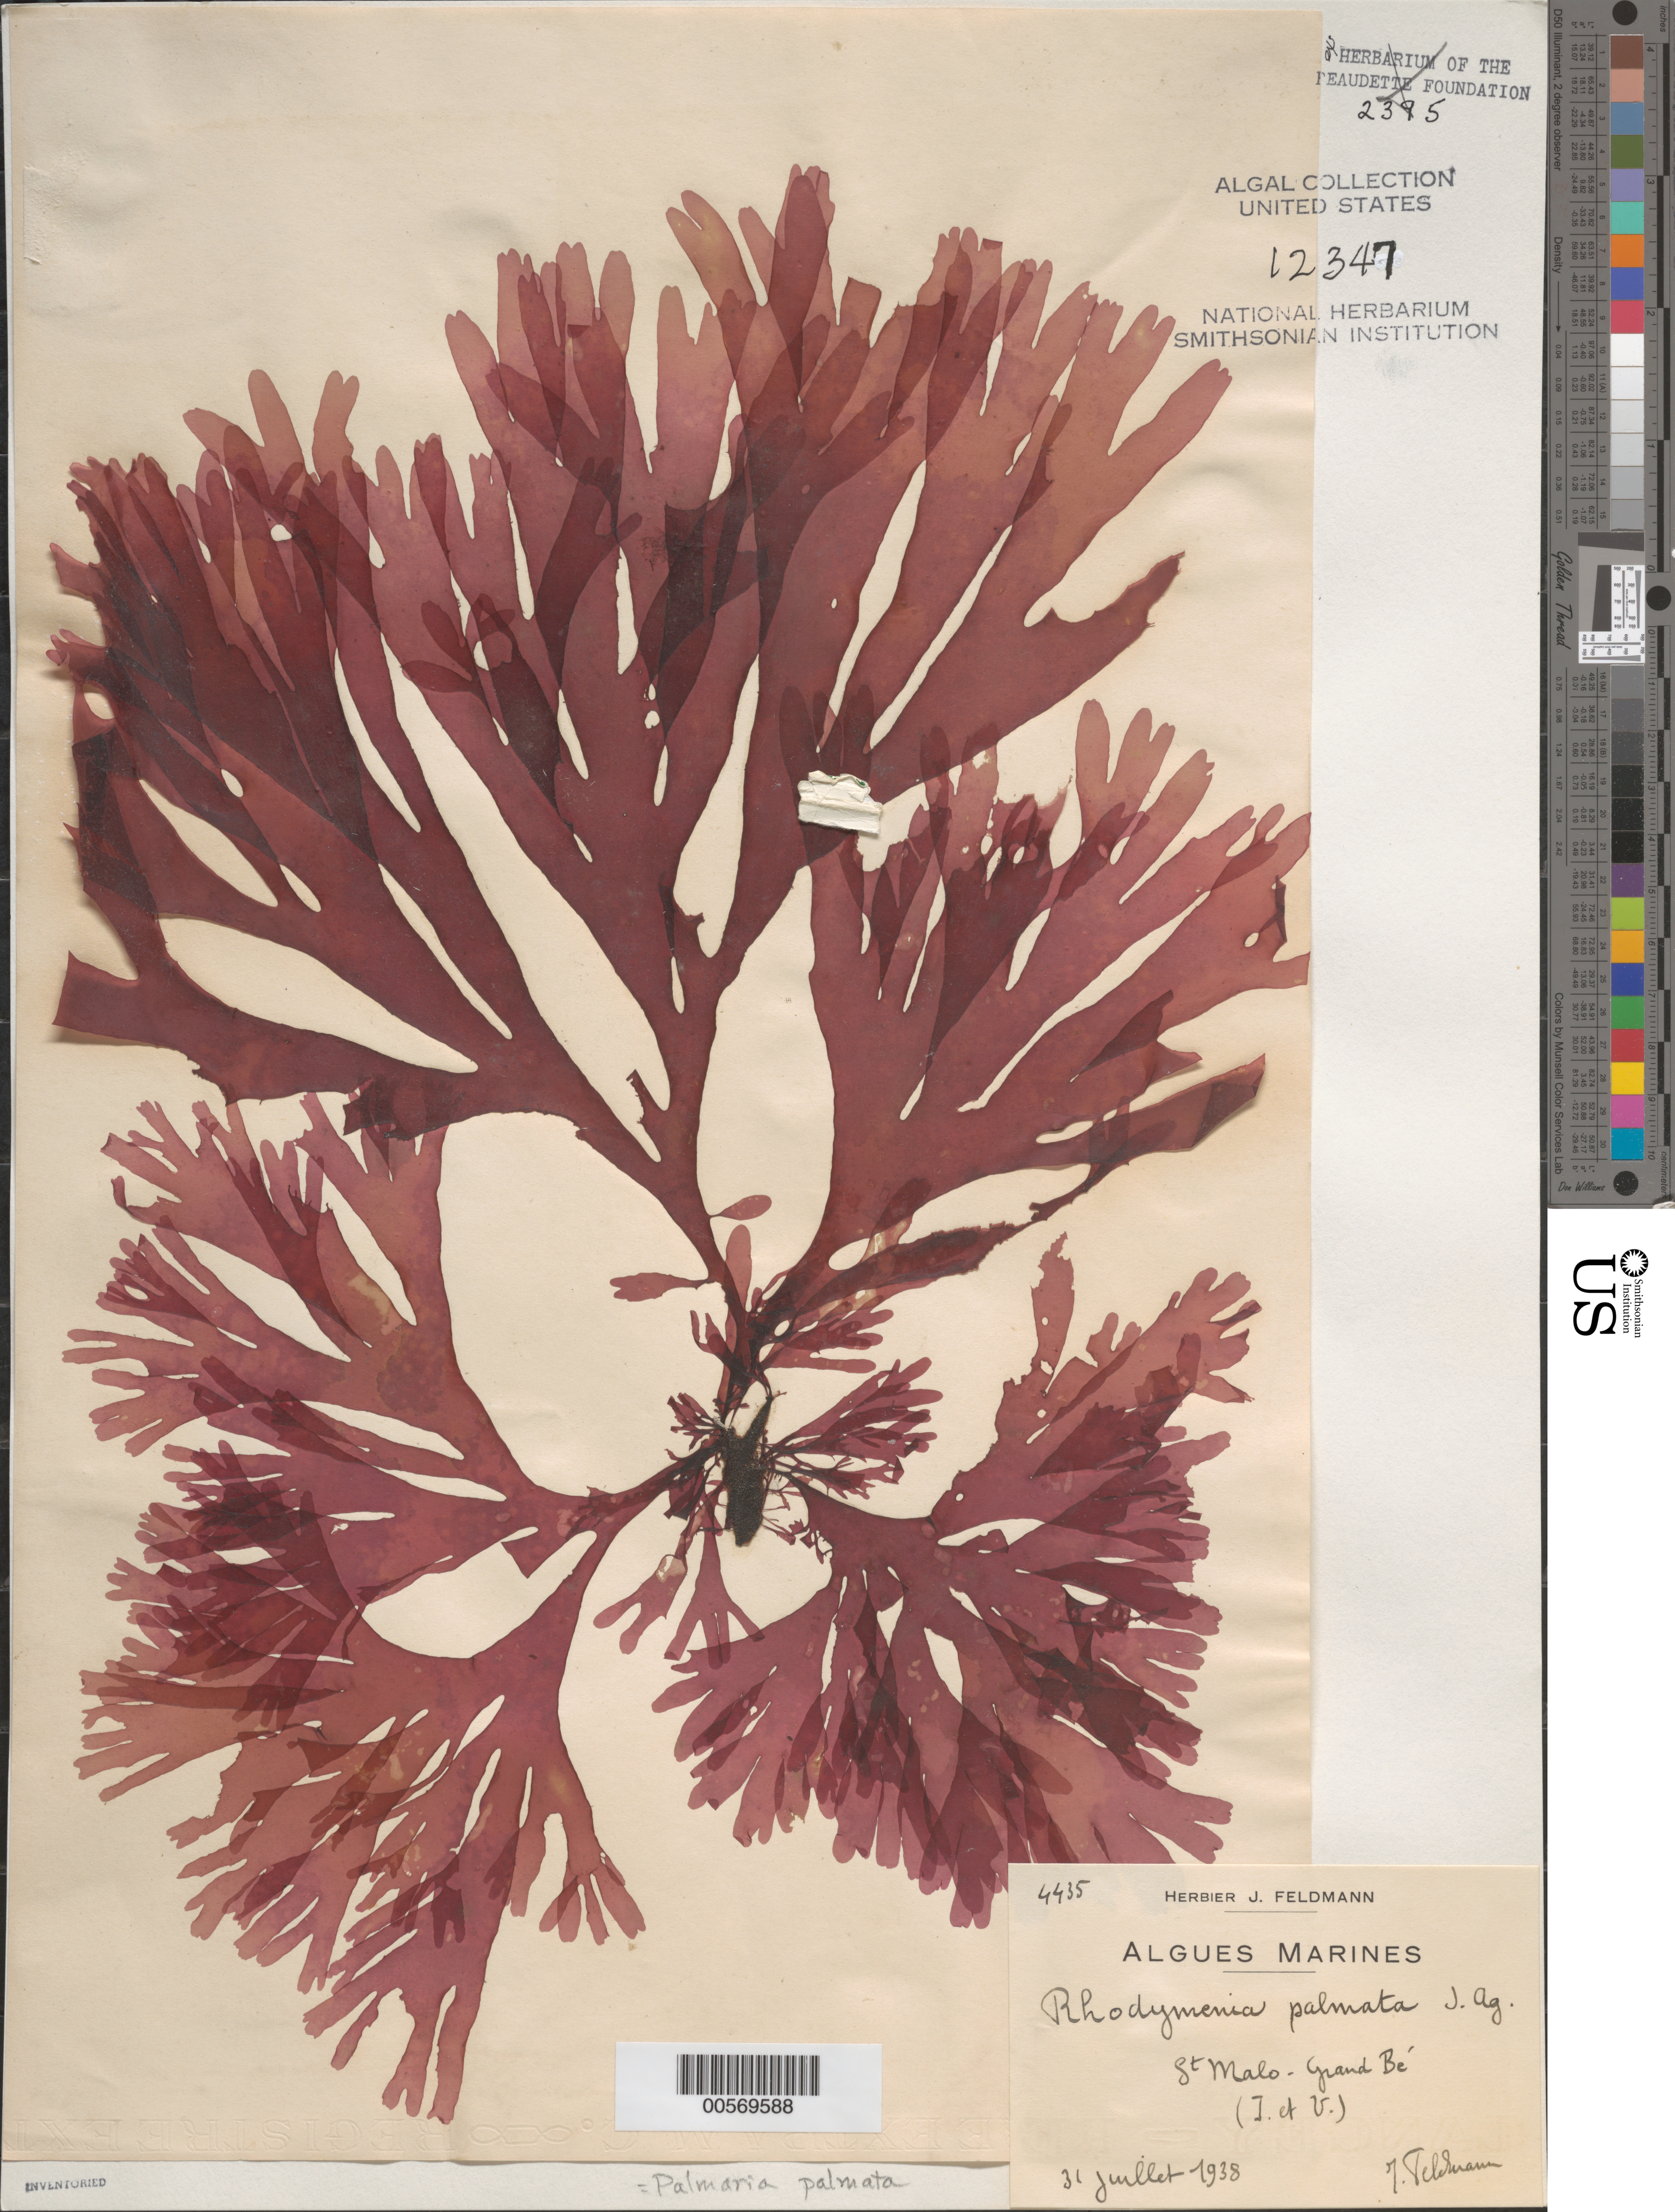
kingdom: Plantae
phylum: Rhodophyta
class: Florideophyceae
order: Palmariales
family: Palmariaceae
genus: Palmaria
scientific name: Palmaria palmata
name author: (L.) F. Weber & D. Mohr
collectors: J. Feldmann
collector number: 4435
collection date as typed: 31 Jul 1938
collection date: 1938-07-31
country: France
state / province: Bretagne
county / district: Ille-et-Vilaine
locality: Grand Be, St. Malo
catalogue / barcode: US 12347